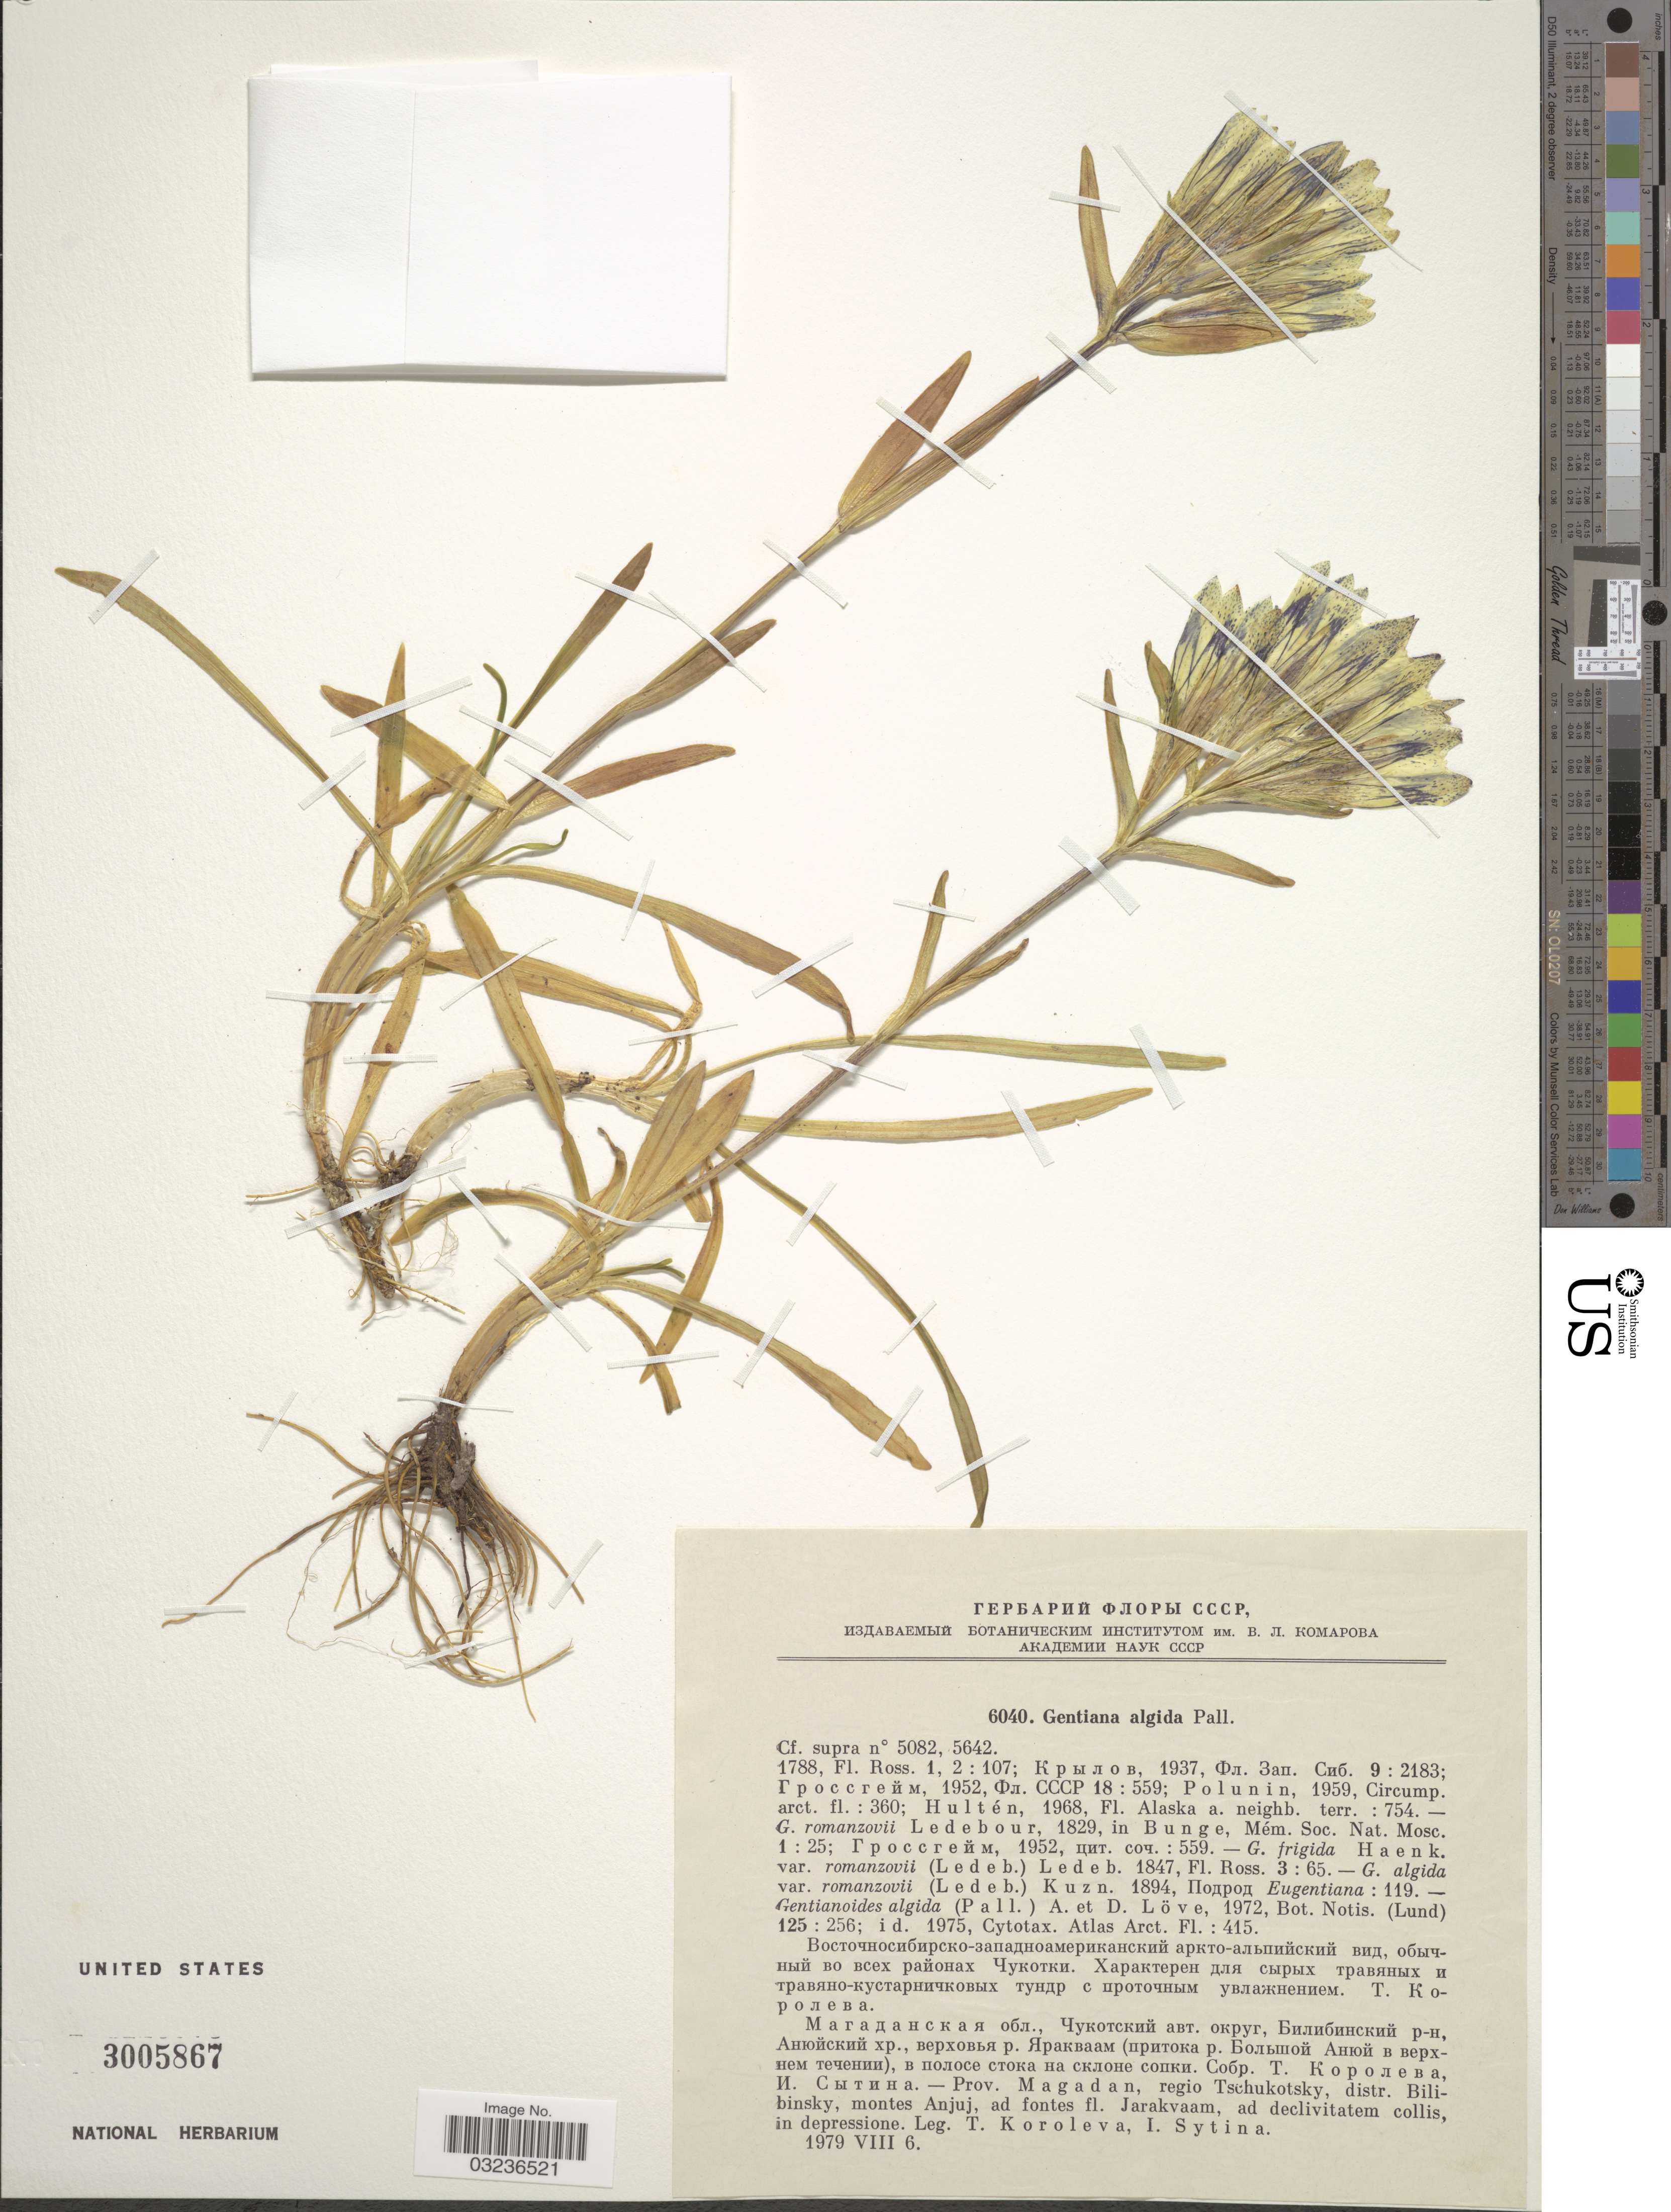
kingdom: Plantae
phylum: Tracheophyta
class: Magnoliopsida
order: Gentianales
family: Gentianaceae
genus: Gentiana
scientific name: Gentiana algida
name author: Pall.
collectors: T. Koroleva & I. Sytina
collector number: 6040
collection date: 1979-08-06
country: Russian Federation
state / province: Magadan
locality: Prov. Magadan, regio Tschukotsky, distr. Bilibinsky, montes Anjuj, ad fontes fl. Jarakvaam, ad declivitatem collis, in depressione.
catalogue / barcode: US 3005867